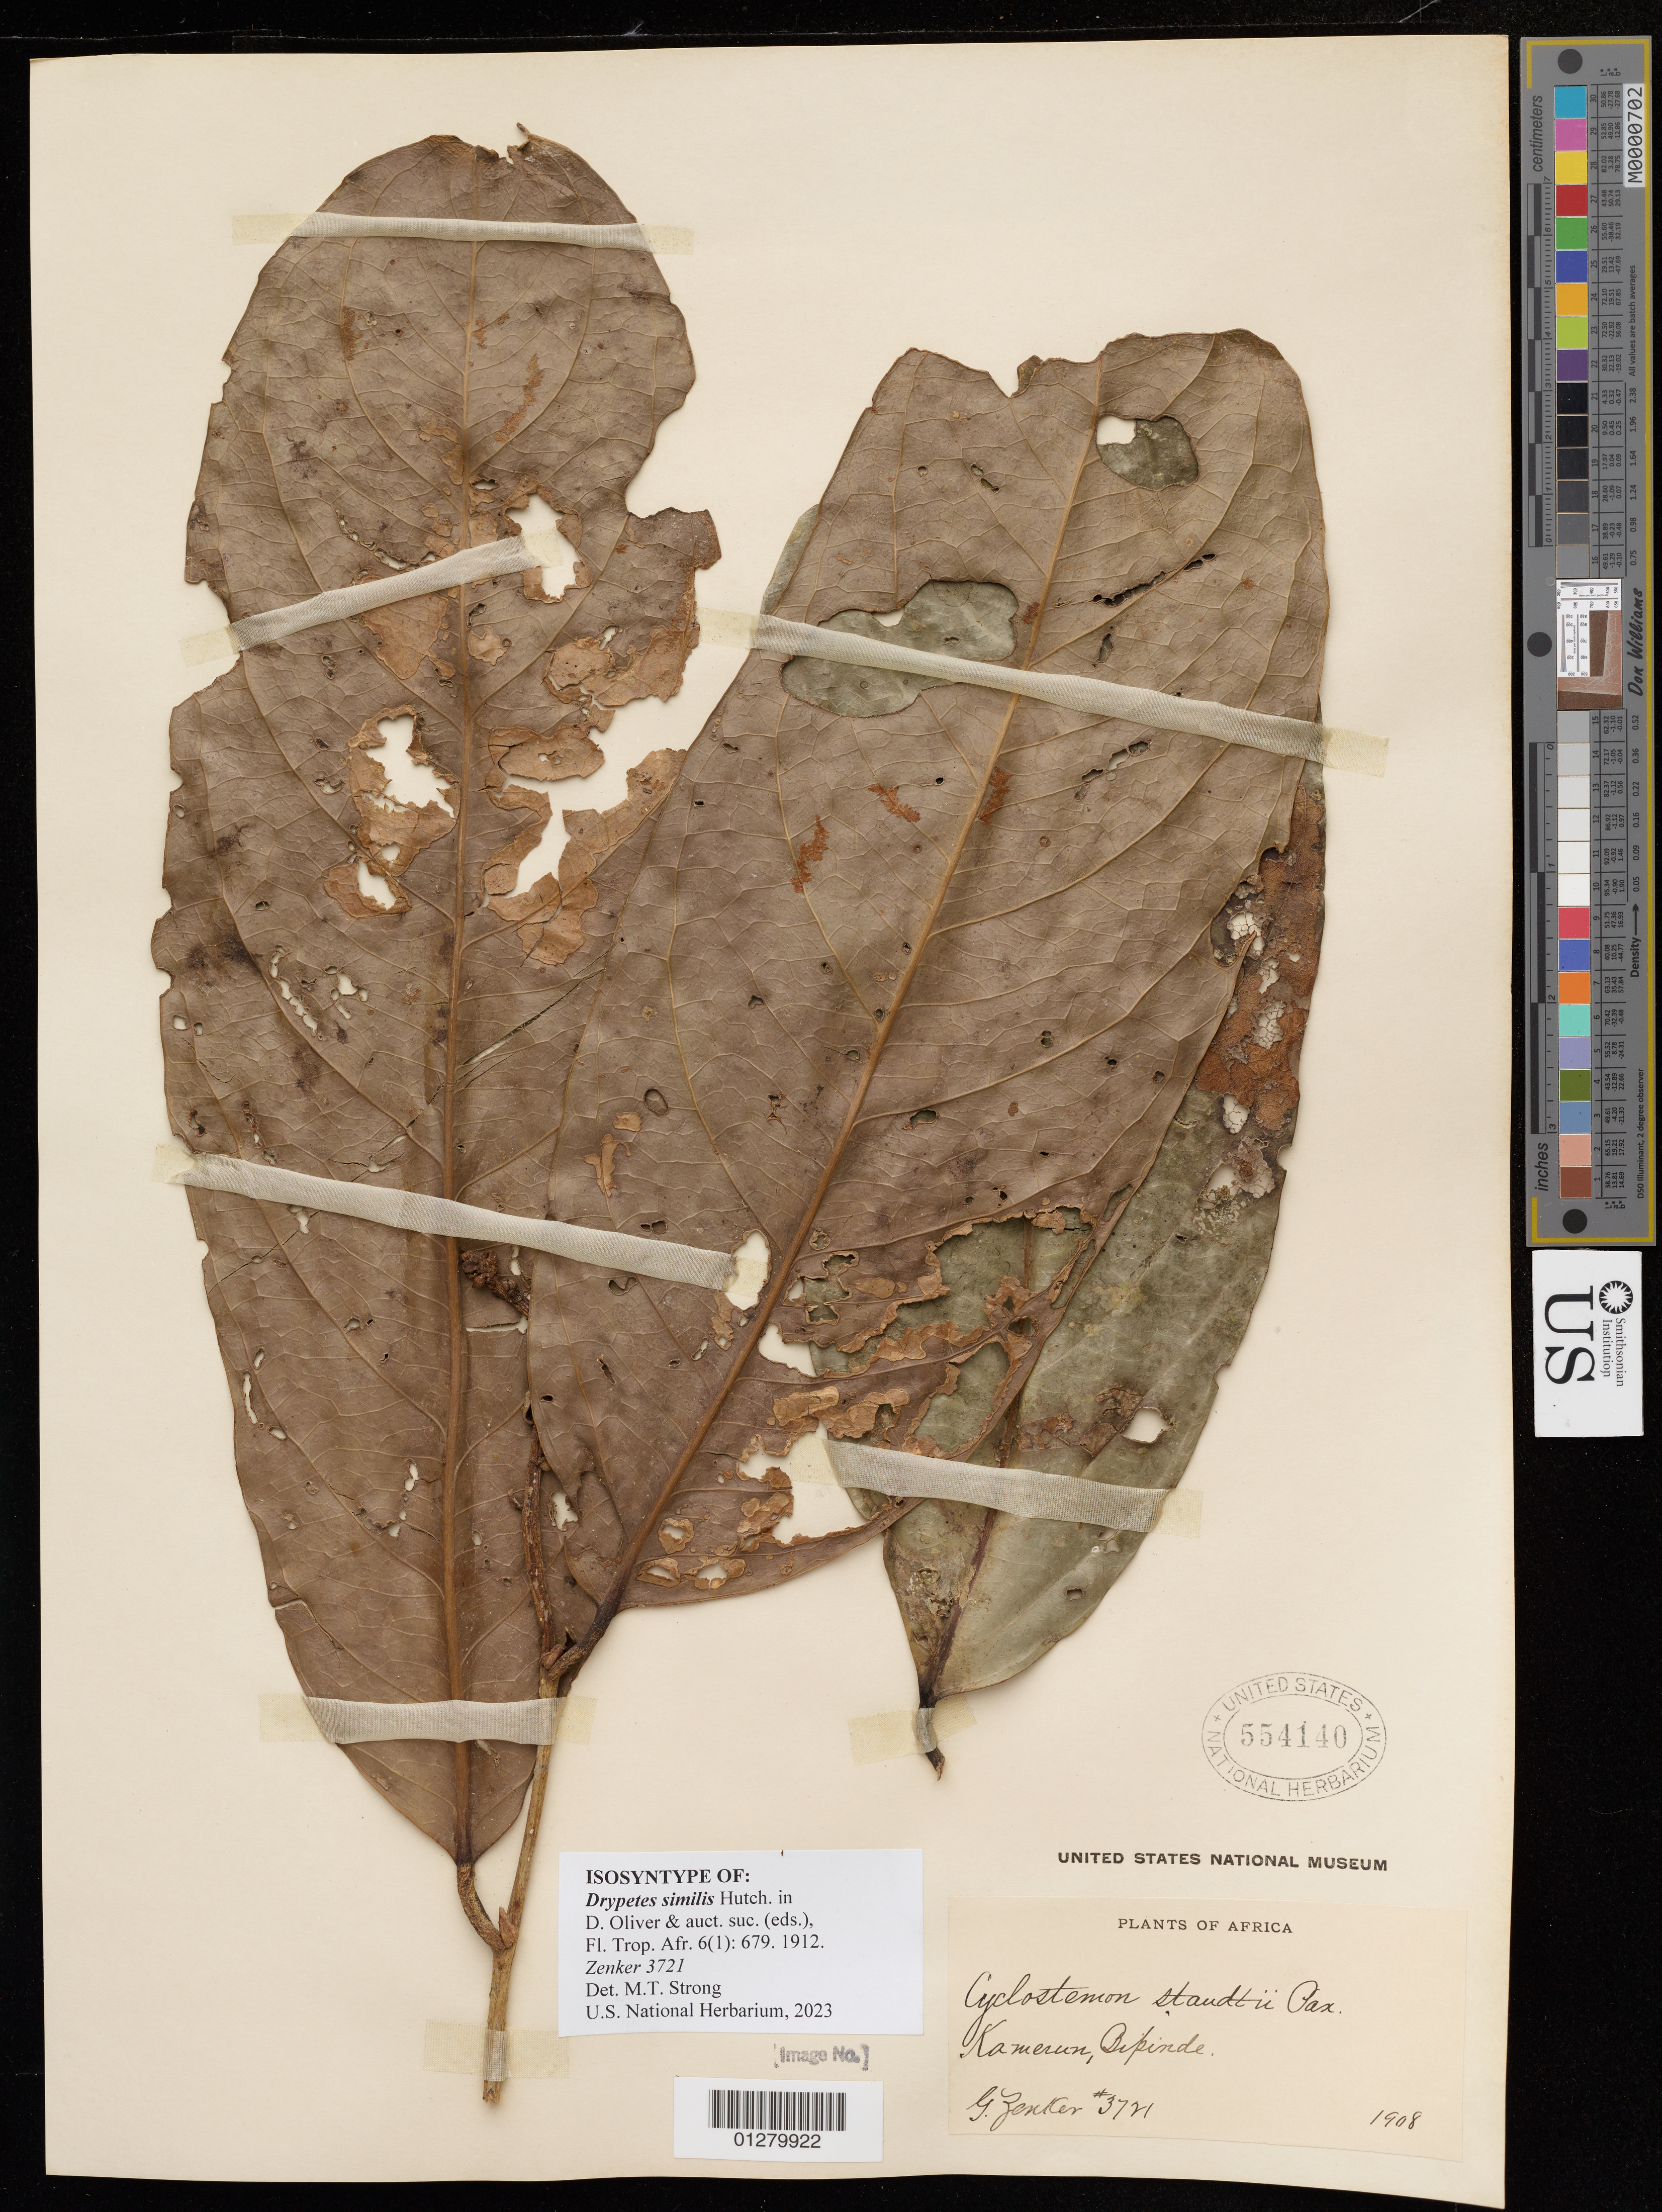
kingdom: Plantae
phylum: Tracheophyta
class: Magnoliopsida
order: Malpighiales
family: Putranjivaceae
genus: Drypetes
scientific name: Drypetes similis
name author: Hutch. in Dyer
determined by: Strong, Mark T., (BOT), Smithsonian Institution - National Museum of Natural History (UNITED STATES)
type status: Isosyntype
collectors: G. A. Zenker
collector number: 3721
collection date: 1908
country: Cameroon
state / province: Sud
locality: Bipinde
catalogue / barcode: US 554140